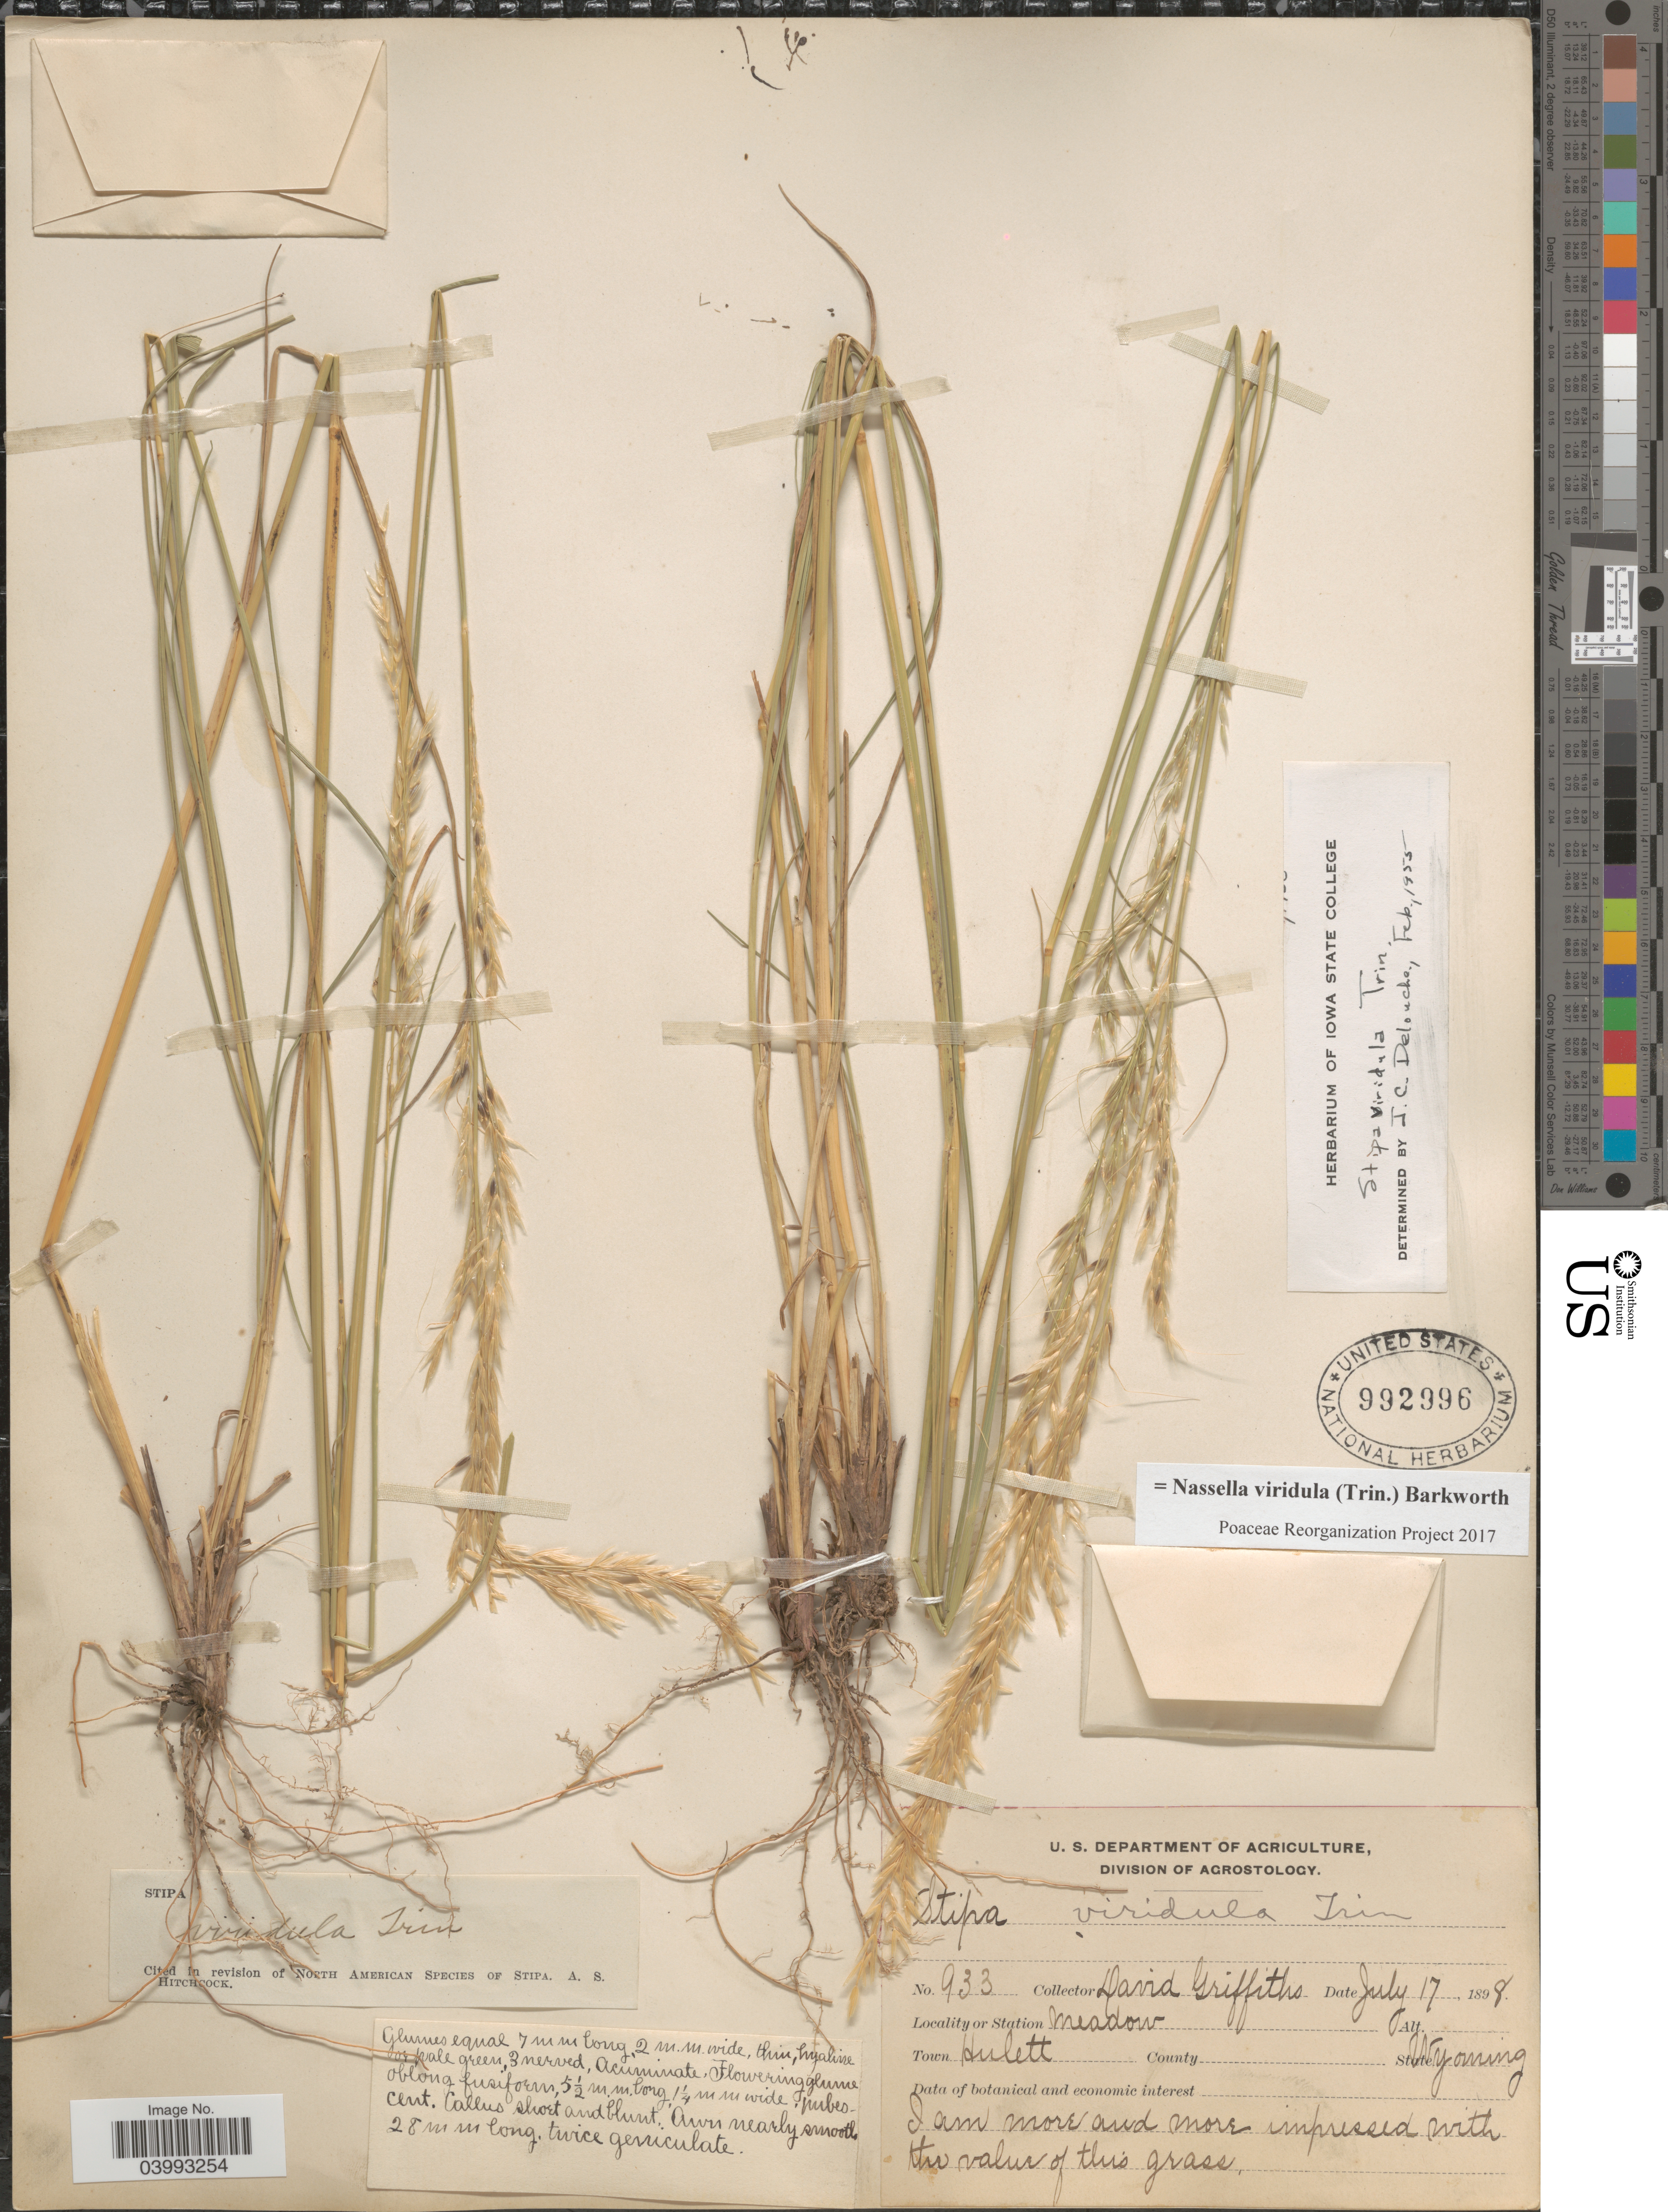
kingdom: Plantae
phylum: Tracheophyta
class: Liliopsida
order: Poales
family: Poaceae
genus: Nassella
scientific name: Nassella viridula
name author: (Trin.) Barkworth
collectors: D. Griffiths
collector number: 933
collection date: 1898-07-17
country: United States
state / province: Wyoming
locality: Hulett.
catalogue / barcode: US 992996